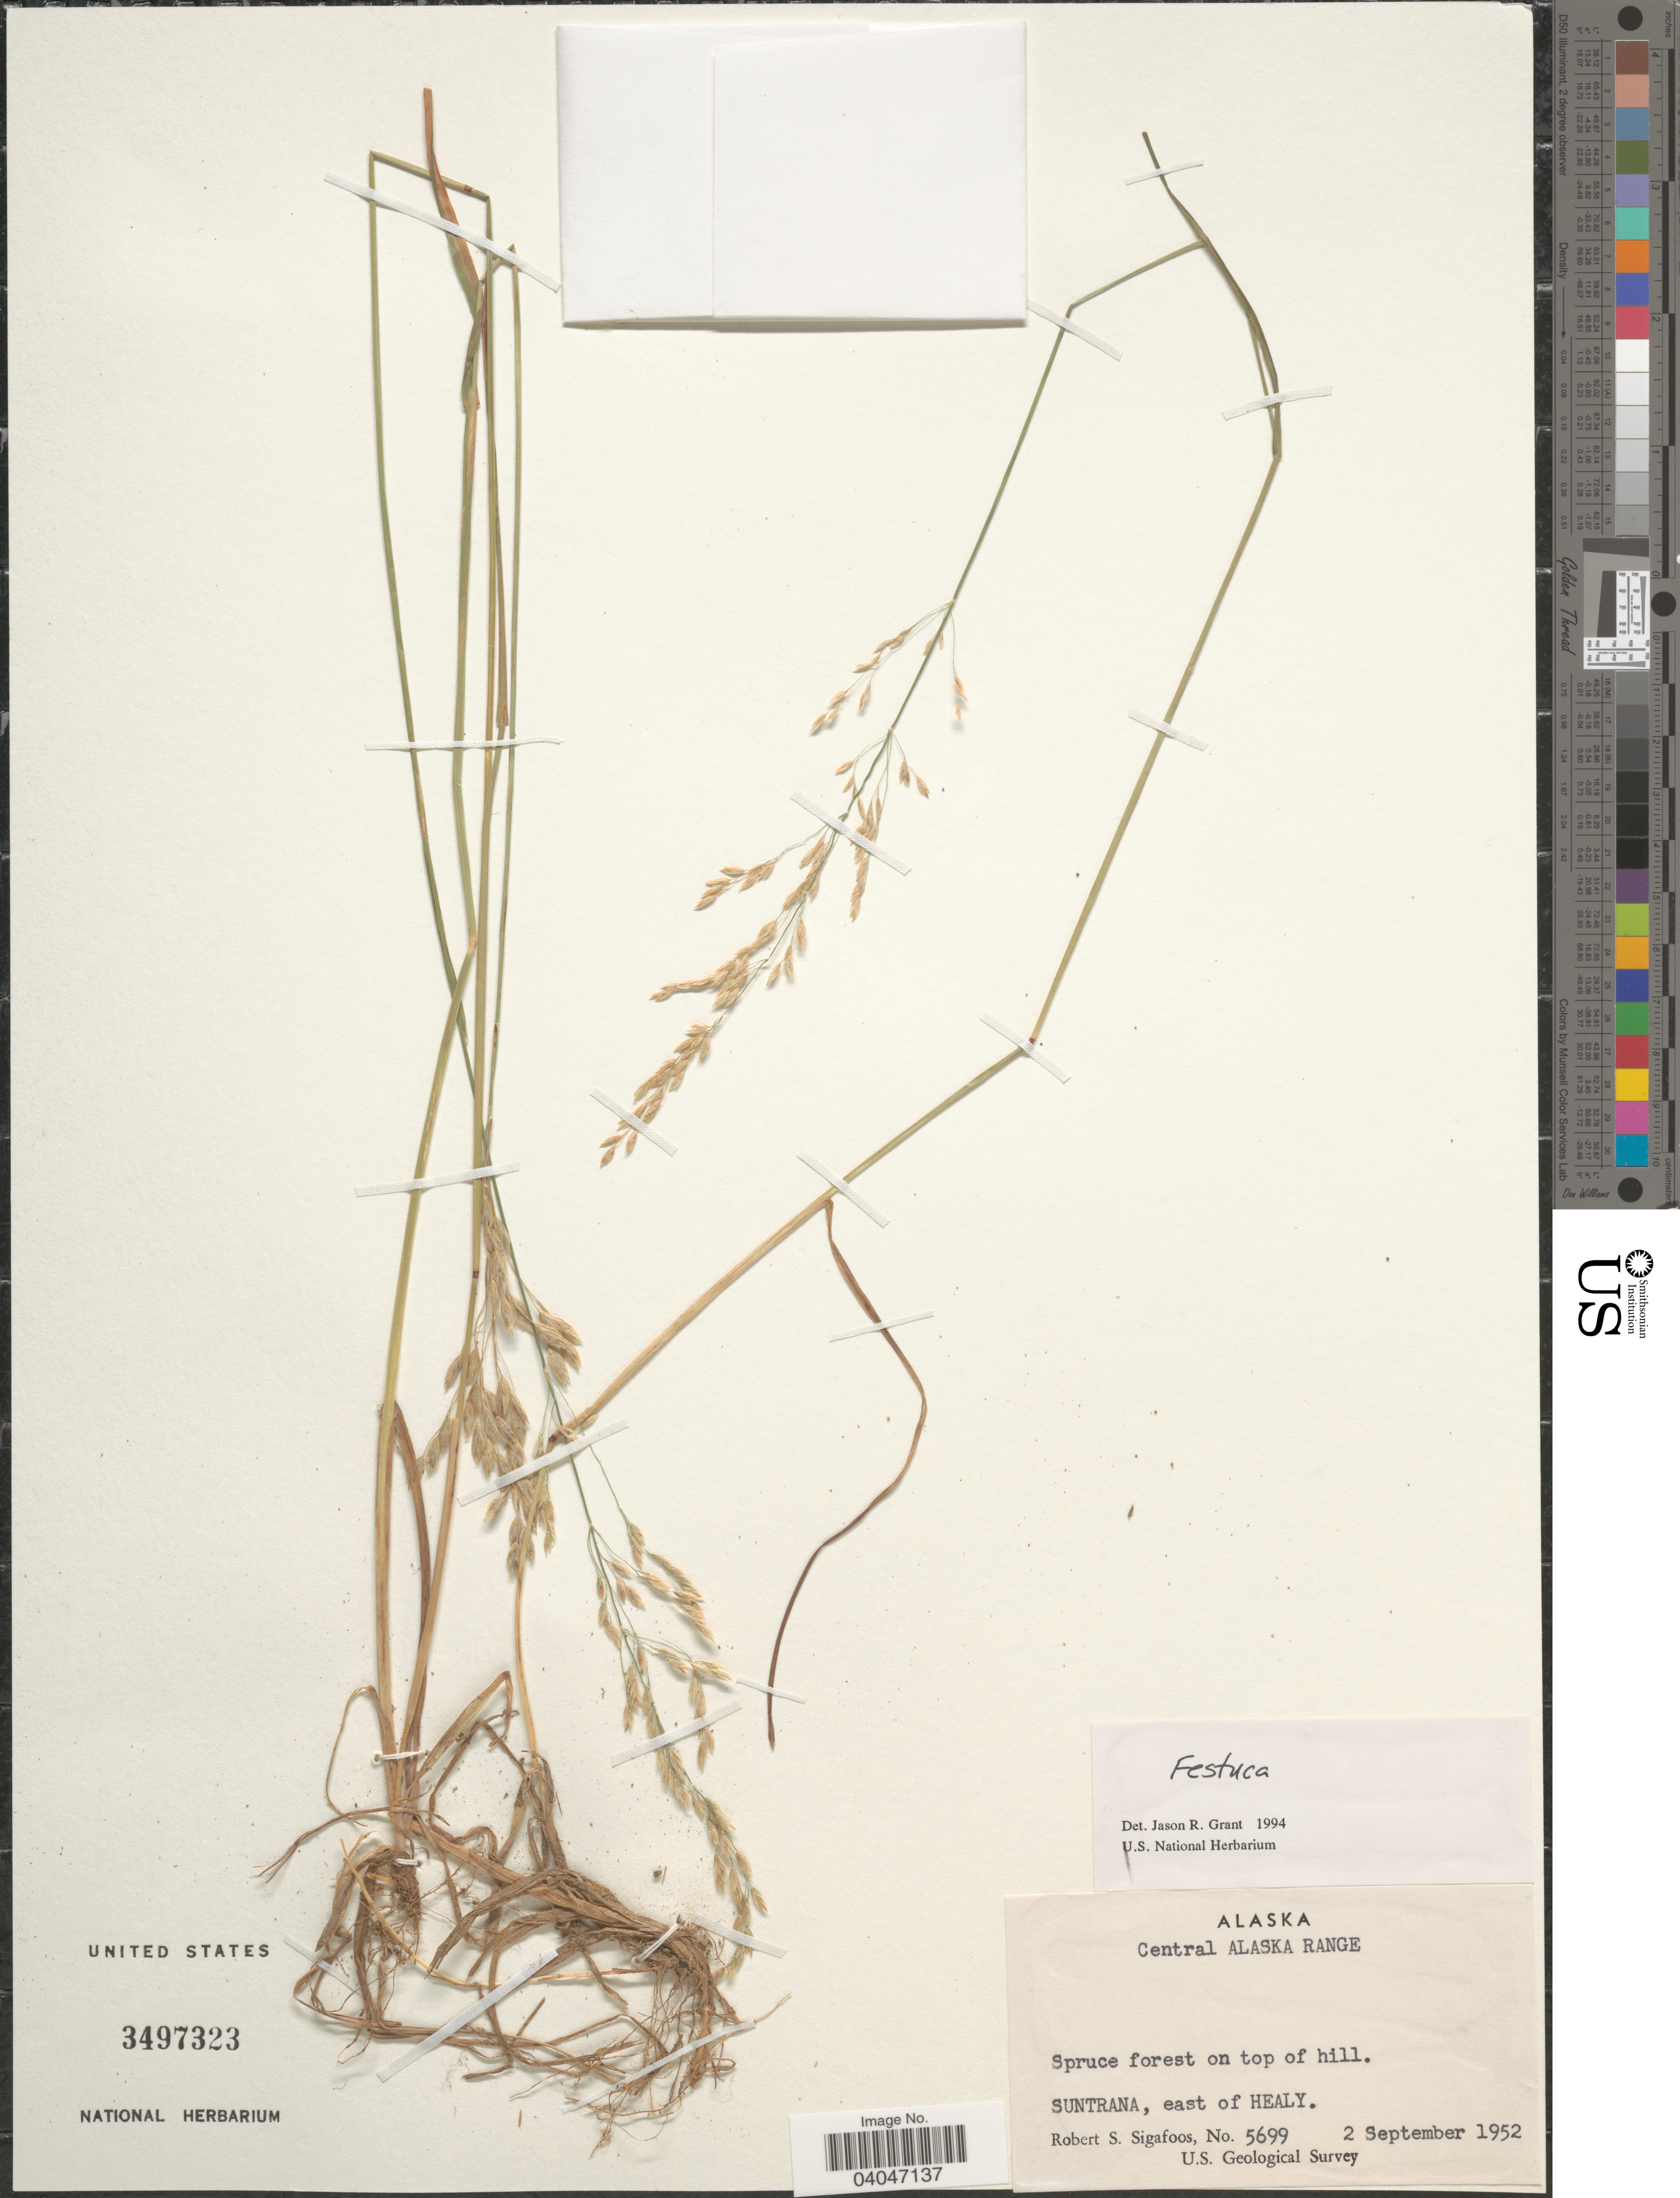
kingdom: Plantae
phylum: Tracheophyta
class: Liliopsida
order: Poales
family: Poaceae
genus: Festuca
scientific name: Festuca sp.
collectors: R. Sigafoos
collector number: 5699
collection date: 1952-09-02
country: United States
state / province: Alaska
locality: Central Alaska Range. Spruce forest on top of hill. Suntrana, east of Healy.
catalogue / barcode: US 3497323